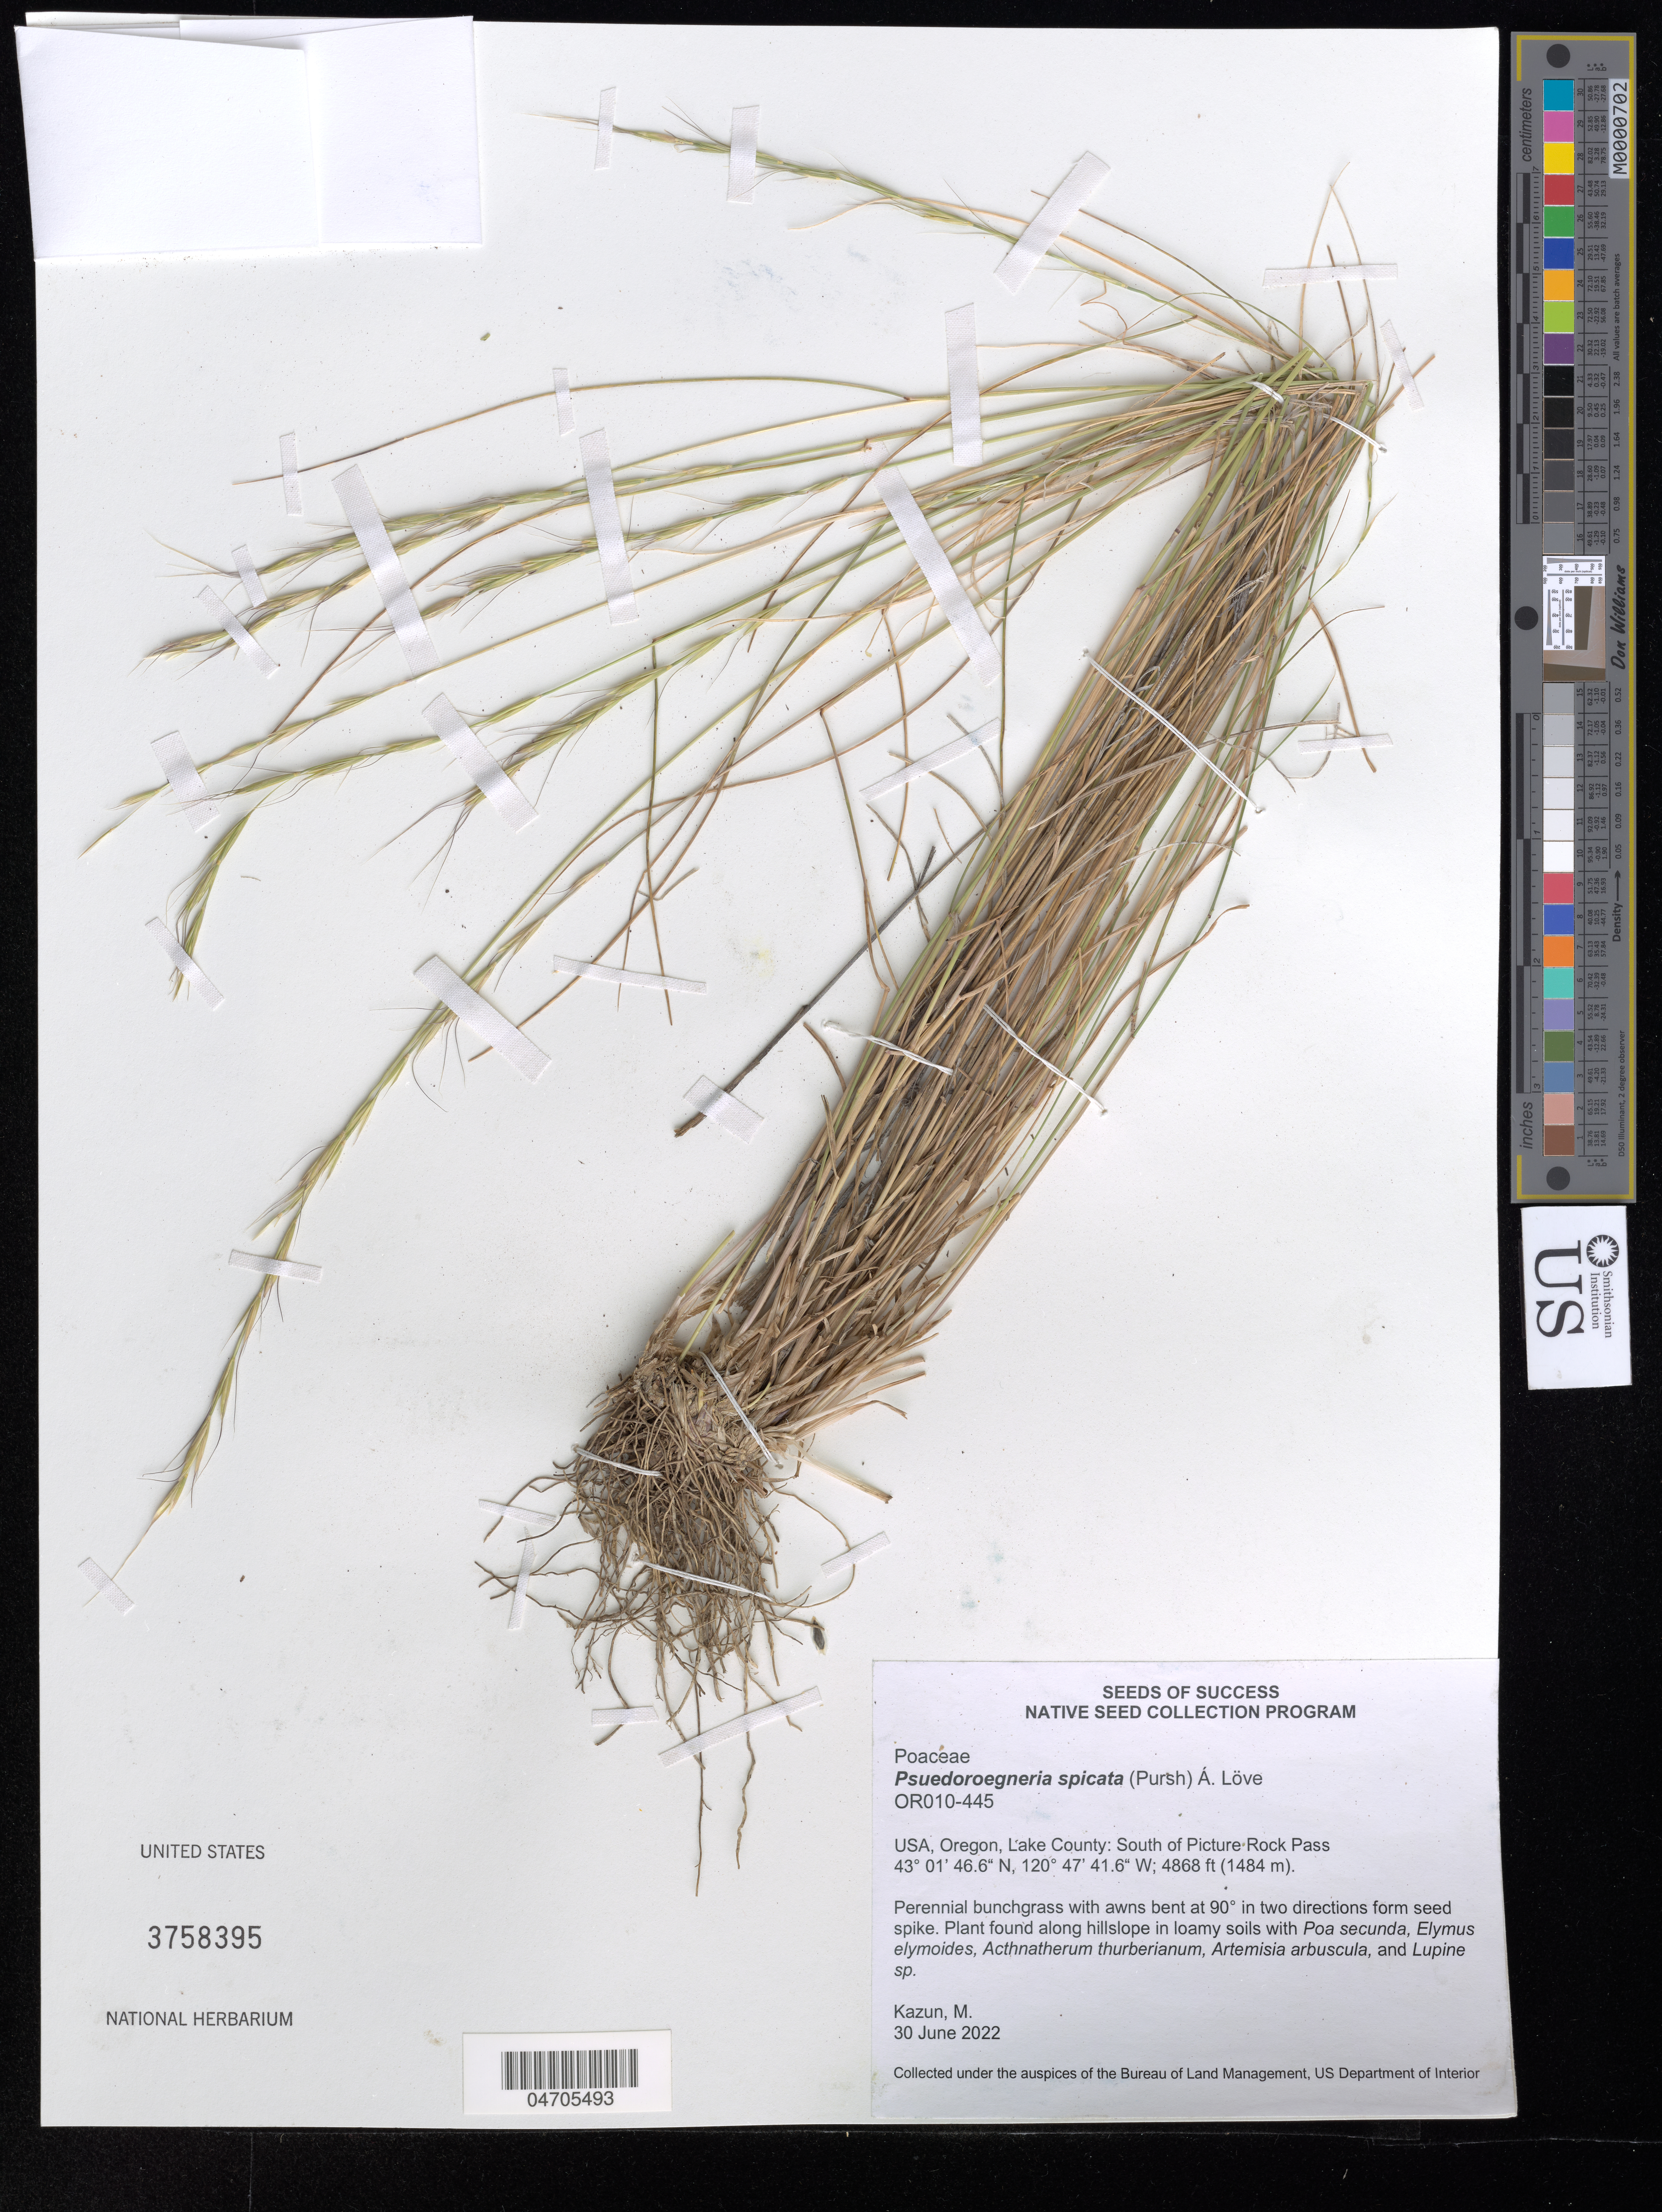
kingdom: Plantae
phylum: Tracheophyta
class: Liliopsida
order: Poales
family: Poaceae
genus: Pseudoroegneria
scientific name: Pseudoroegneria spicata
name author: (Pursh) Á. Löve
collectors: M. Kazun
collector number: OR010-445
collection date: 2022-06-30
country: United States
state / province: Oregon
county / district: Lake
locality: Lake County: South of Picture Rock Pass.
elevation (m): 1484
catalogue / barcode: US 3758395